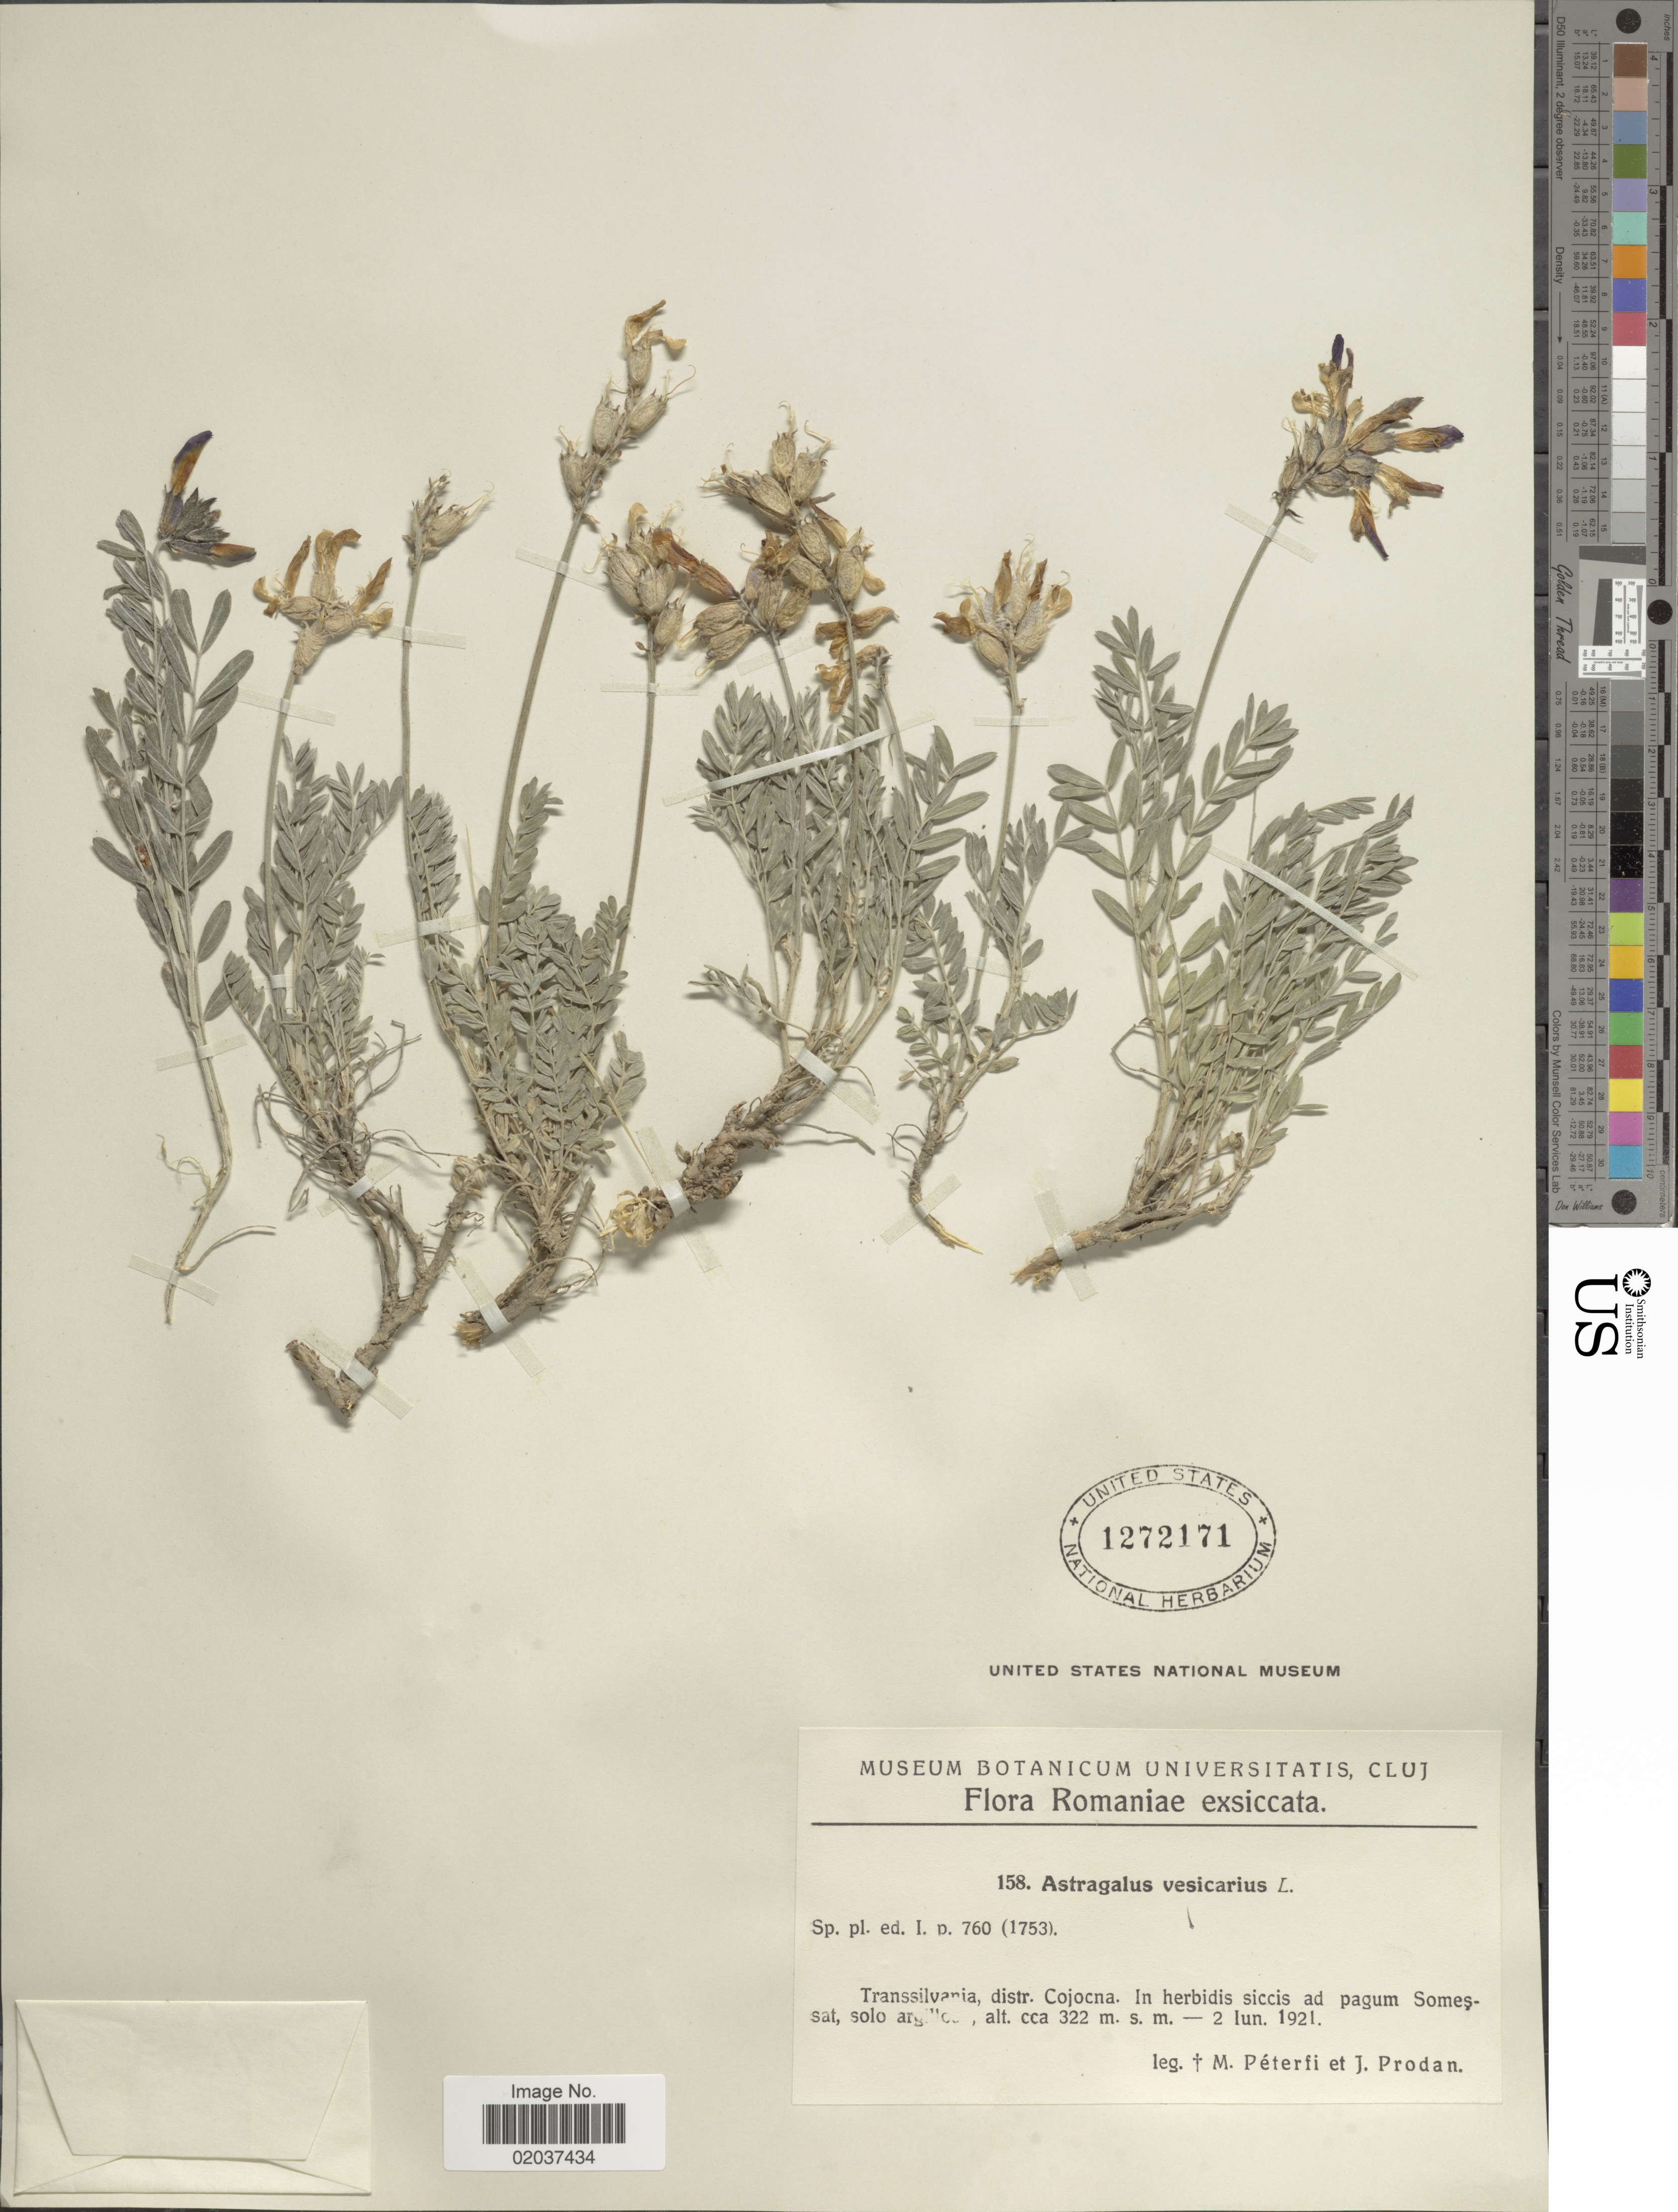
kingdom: Plantae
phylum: Tracheophyta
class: Magnoliopsida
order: Fabales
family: Fabaceae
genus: Astragalus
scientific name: Astragalus vesicarius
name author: L.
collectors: M. Péterfi & J. Prodan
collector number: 158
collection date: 1921-06-02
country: Romania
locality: Romaniae exsiccata, Transsilvania distr. Cojocna, In herbidis siccis ad pagum Somessat, solo argilloso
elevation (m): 322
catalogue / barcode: US 1272171